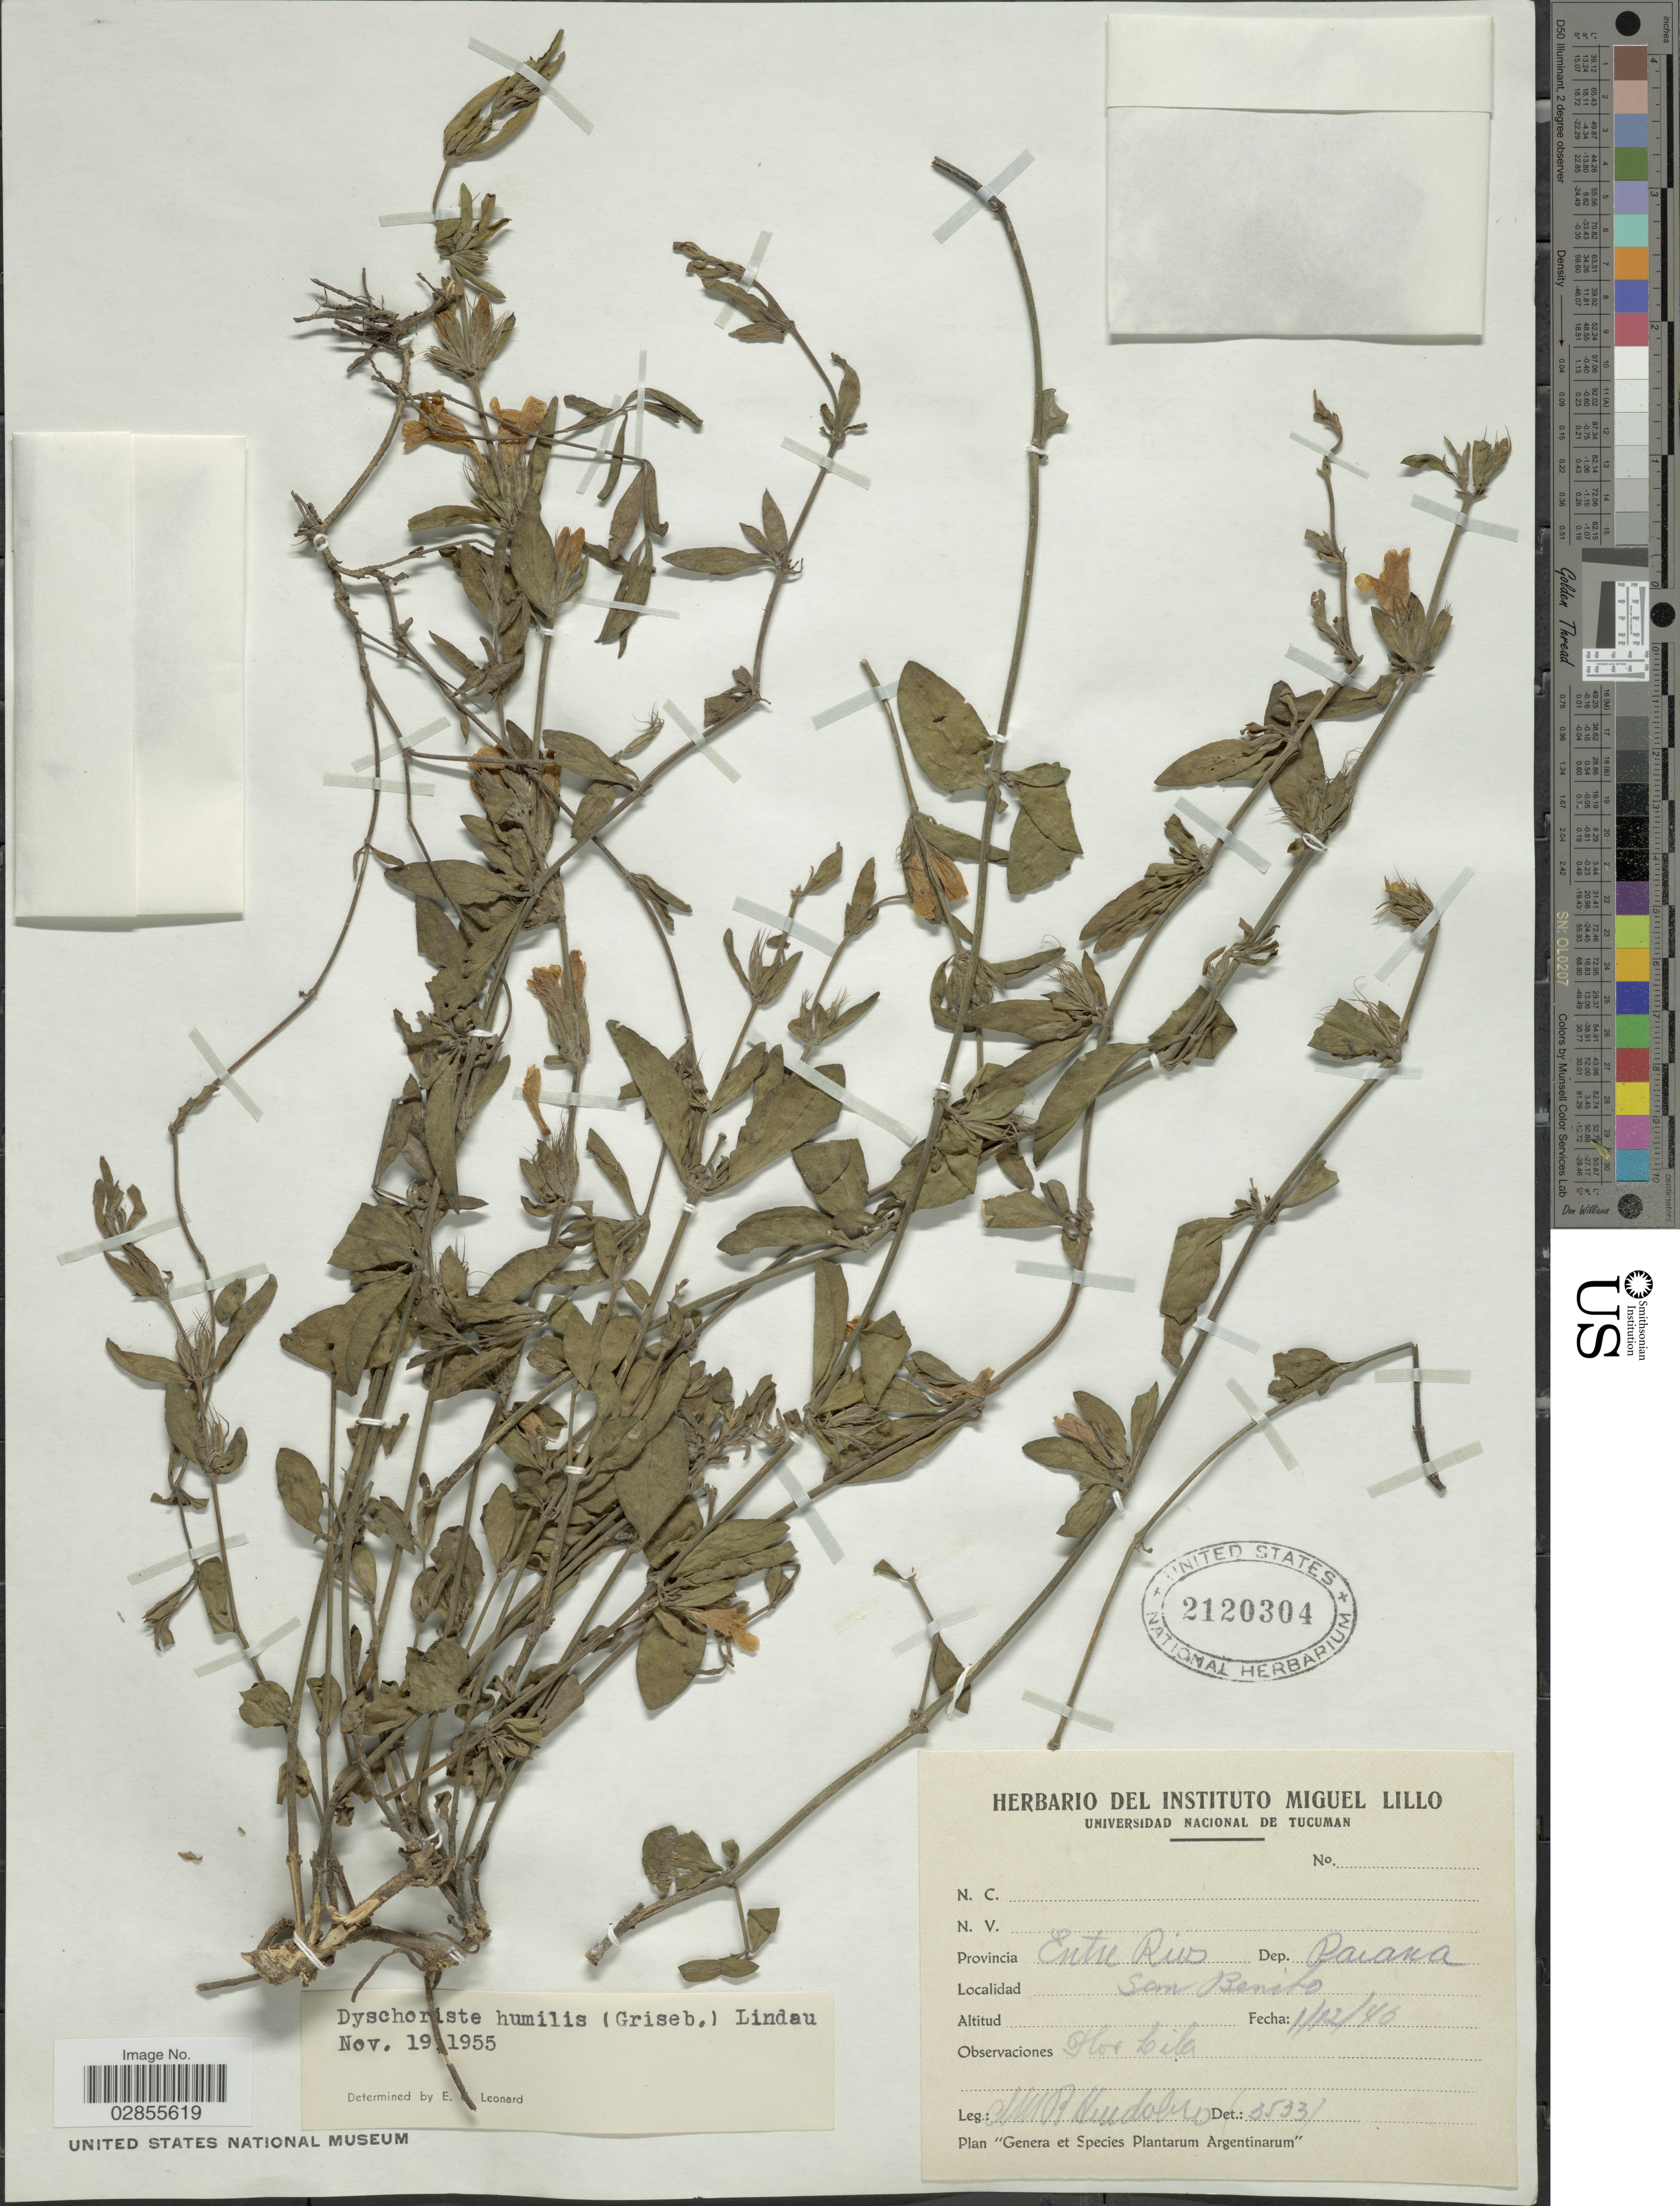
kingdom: Plantae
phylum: Tracheophyta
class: Magnoliopsida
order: Lamiales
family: Acanthaceae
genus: Dyschoriste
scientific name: Dyschoriste humilis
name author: Lindau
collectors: M. Ruiz Huidobro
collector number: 3533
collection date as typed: Transcribed d/m/y: 1/12/46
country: Argentina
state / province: Entre Rios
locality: Dep. Parana. San Benito.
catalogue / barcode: US 2120304